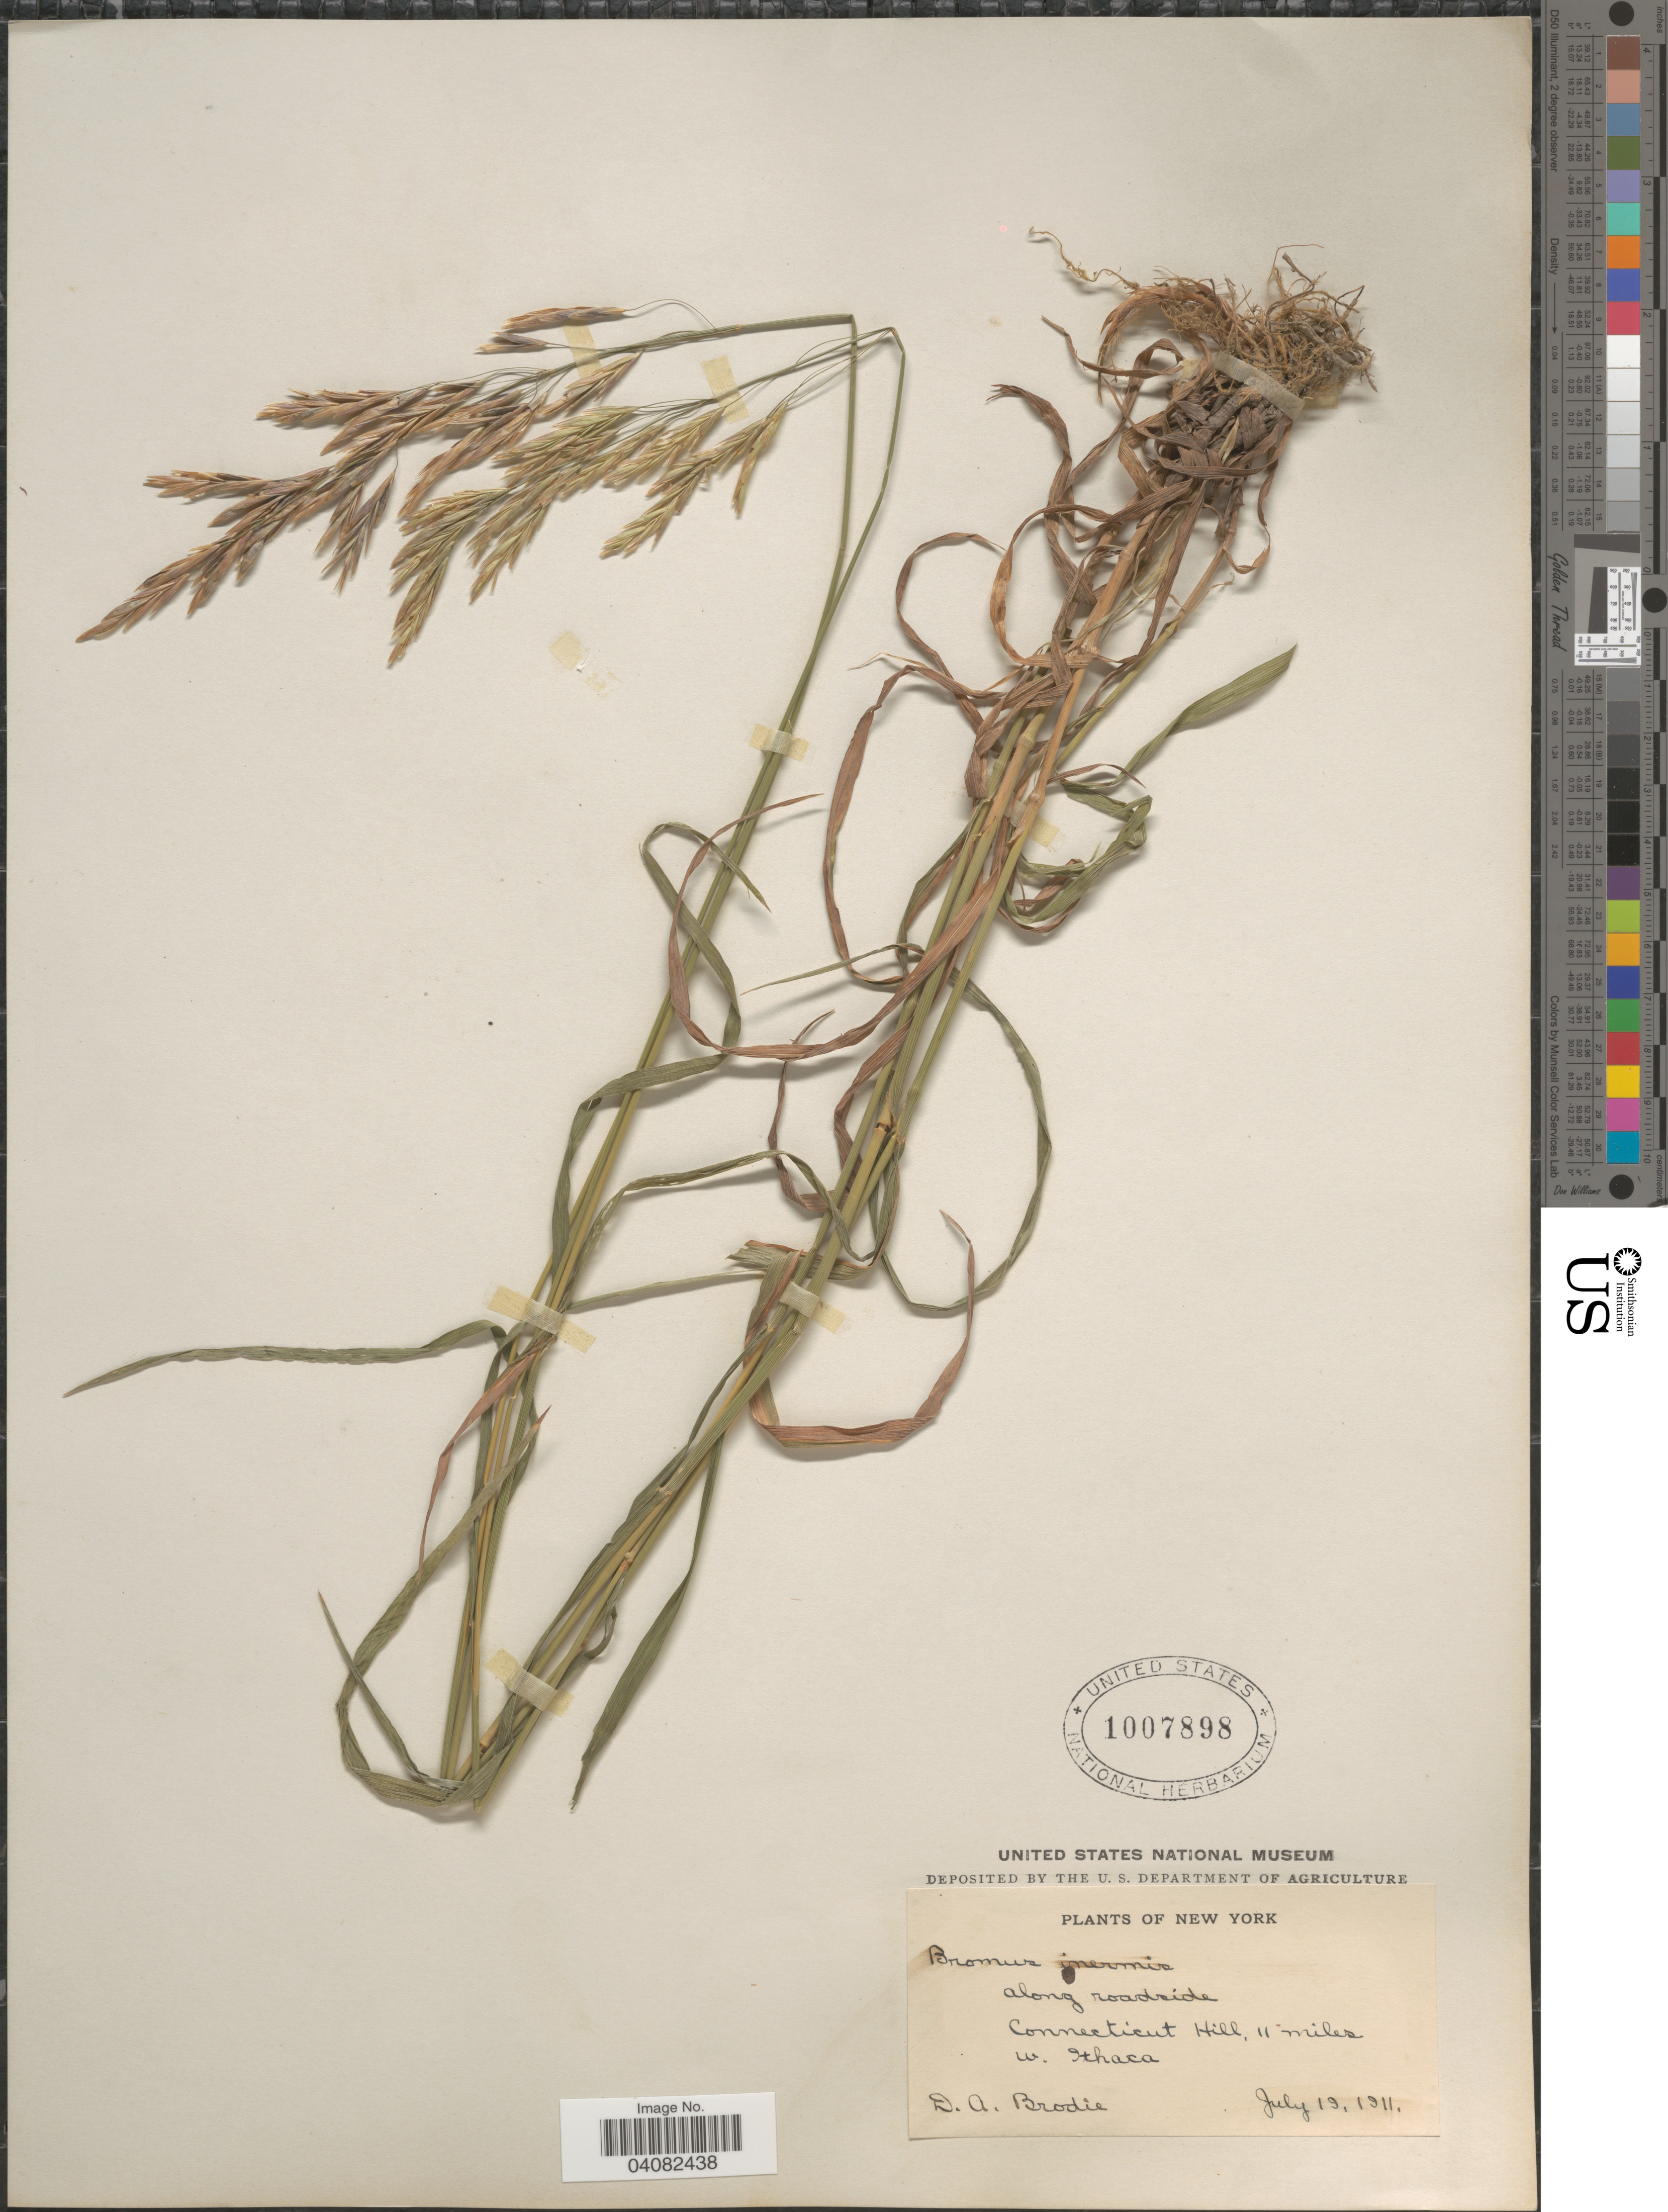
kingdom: Plantae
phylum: Tracheophyta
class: Liliopsida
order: Poales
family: Poaceae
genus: Bromus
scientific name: Bromus inermis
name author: Leyss.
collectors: D. Brodie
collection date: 1911-07-19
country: United States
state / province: New York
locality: Along roadside. Connecticut Hill, 11 miles w. Ithaca.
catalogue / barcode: US 1007898